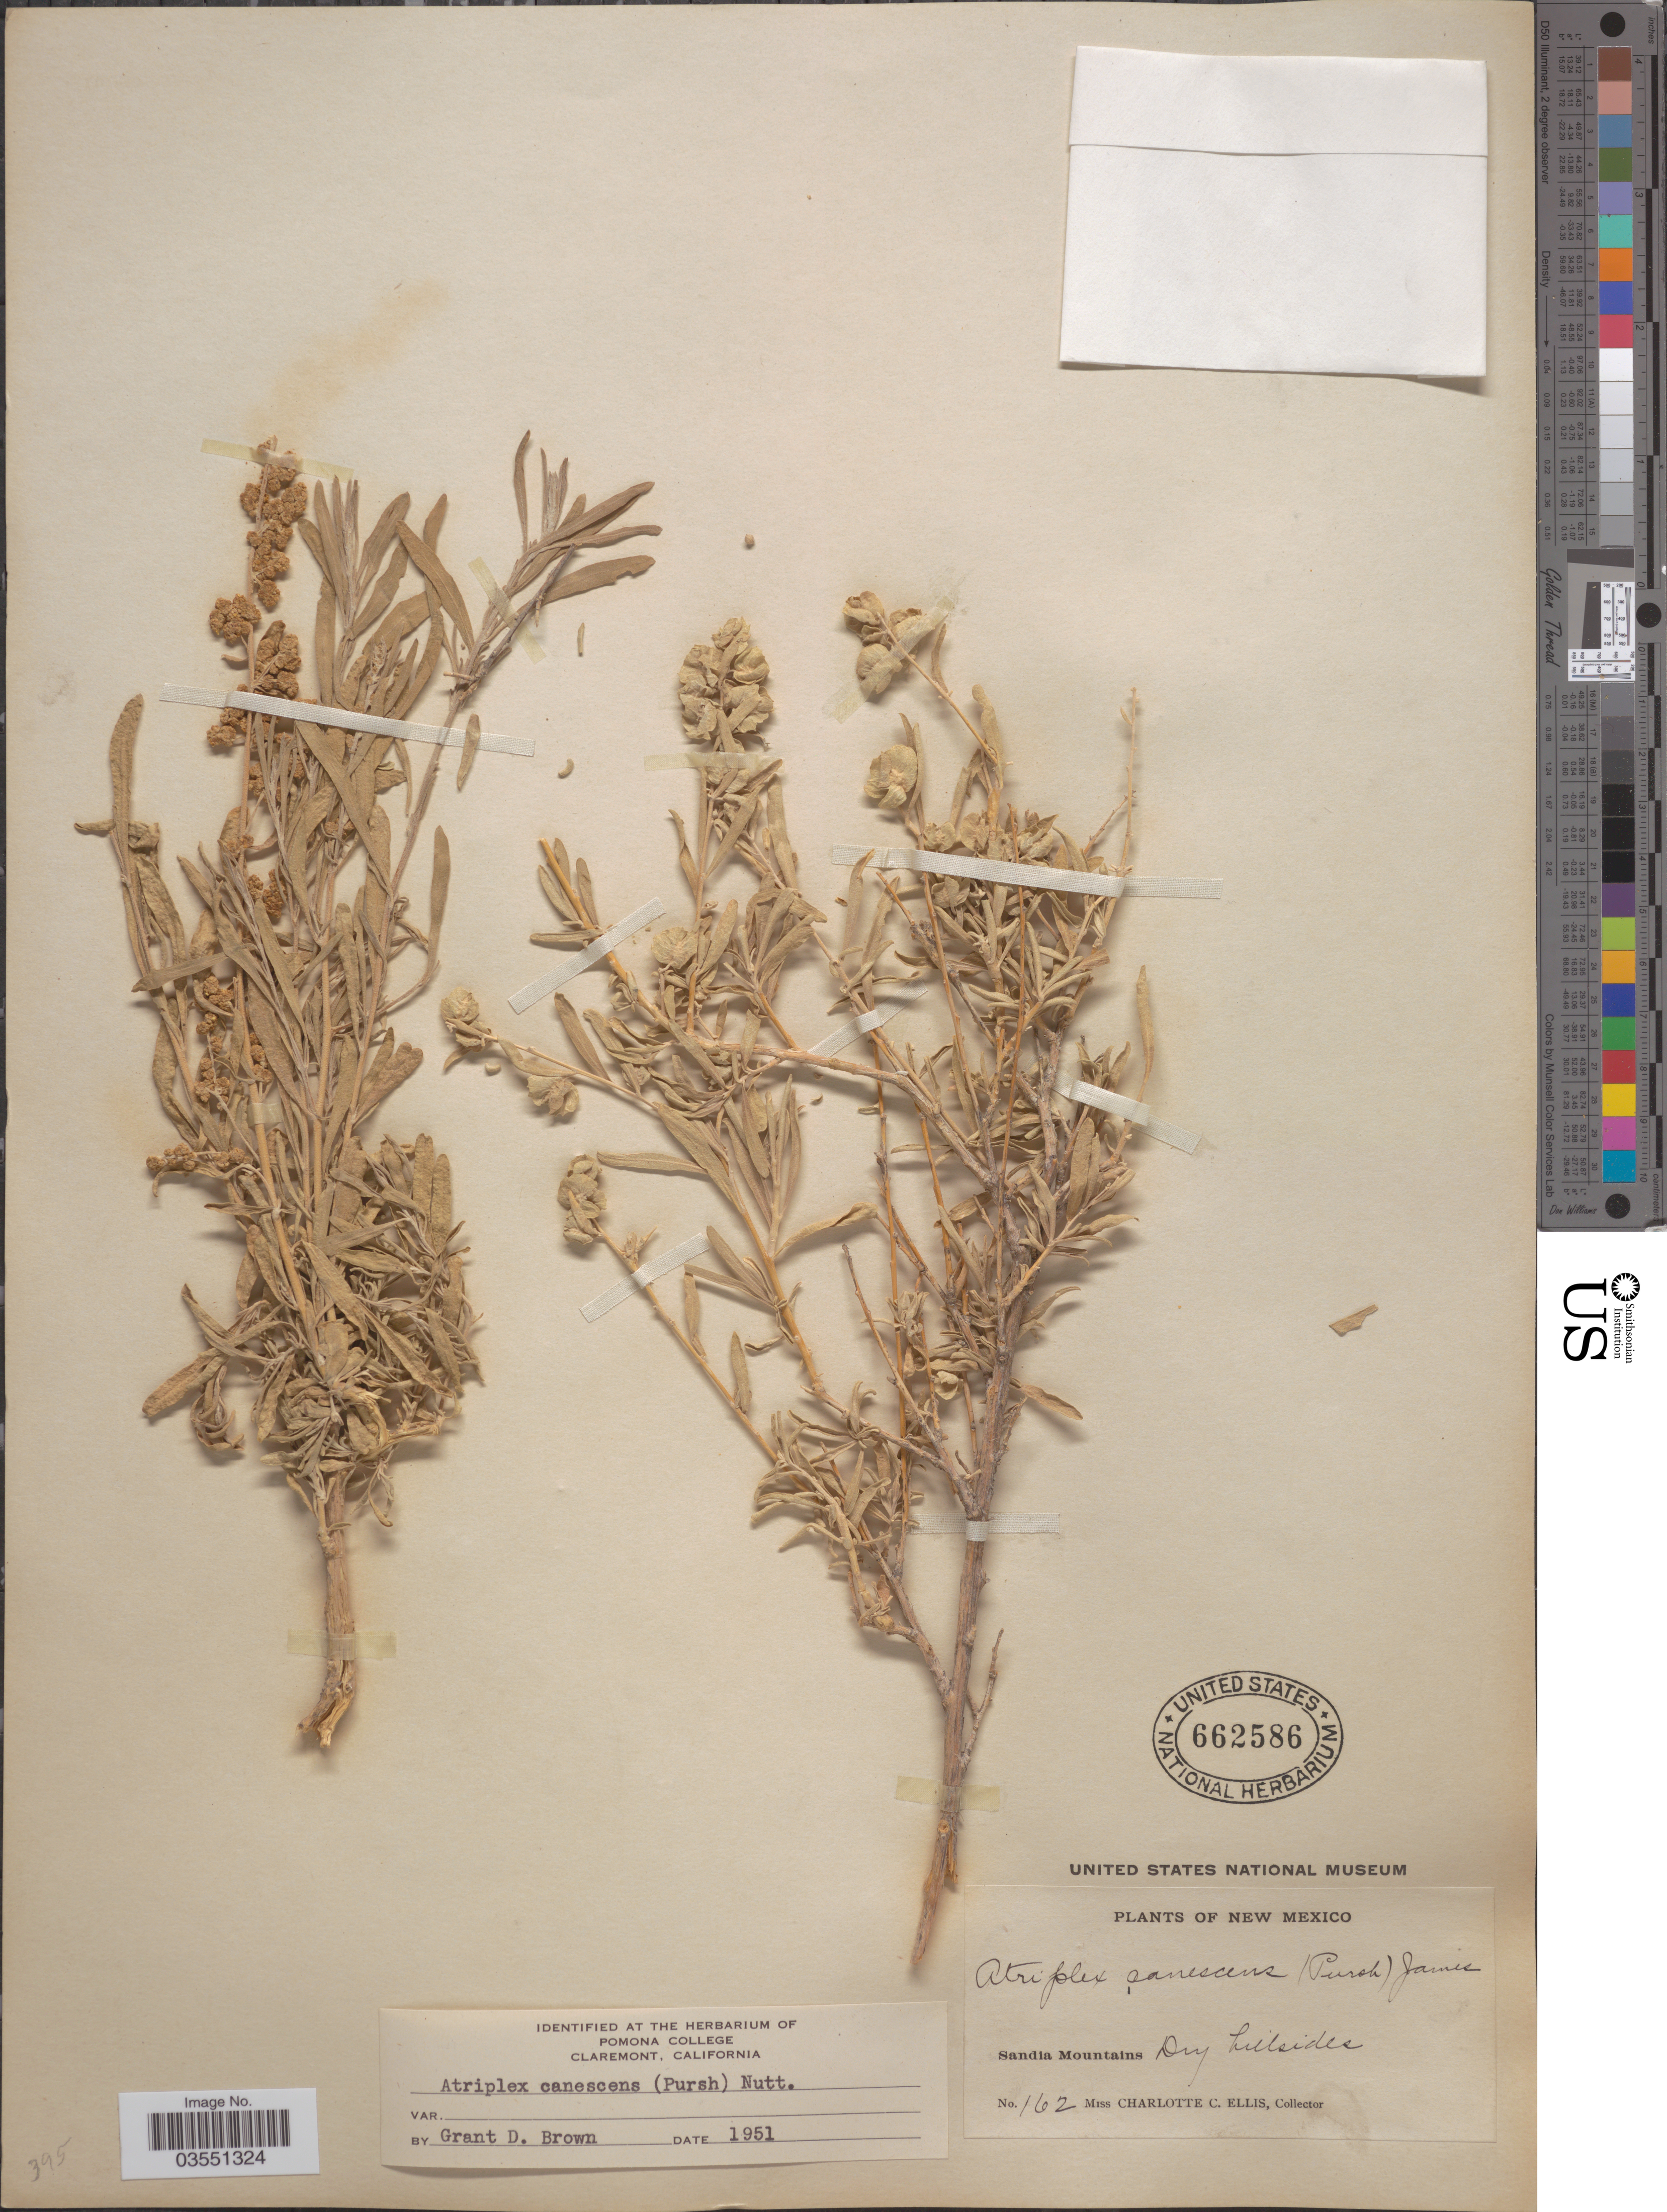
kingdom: Plantae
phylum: Tracheophyta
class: Magnoliopsida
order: Caryophyllales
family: Amaranthaceae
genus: Atriplex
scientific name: Atriplex canescens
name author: (Pursh) Nutt.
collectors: C. C. Ellis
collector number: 162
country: United States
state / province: New Mexico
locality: Sandia Mountains.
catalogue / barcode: US 662586